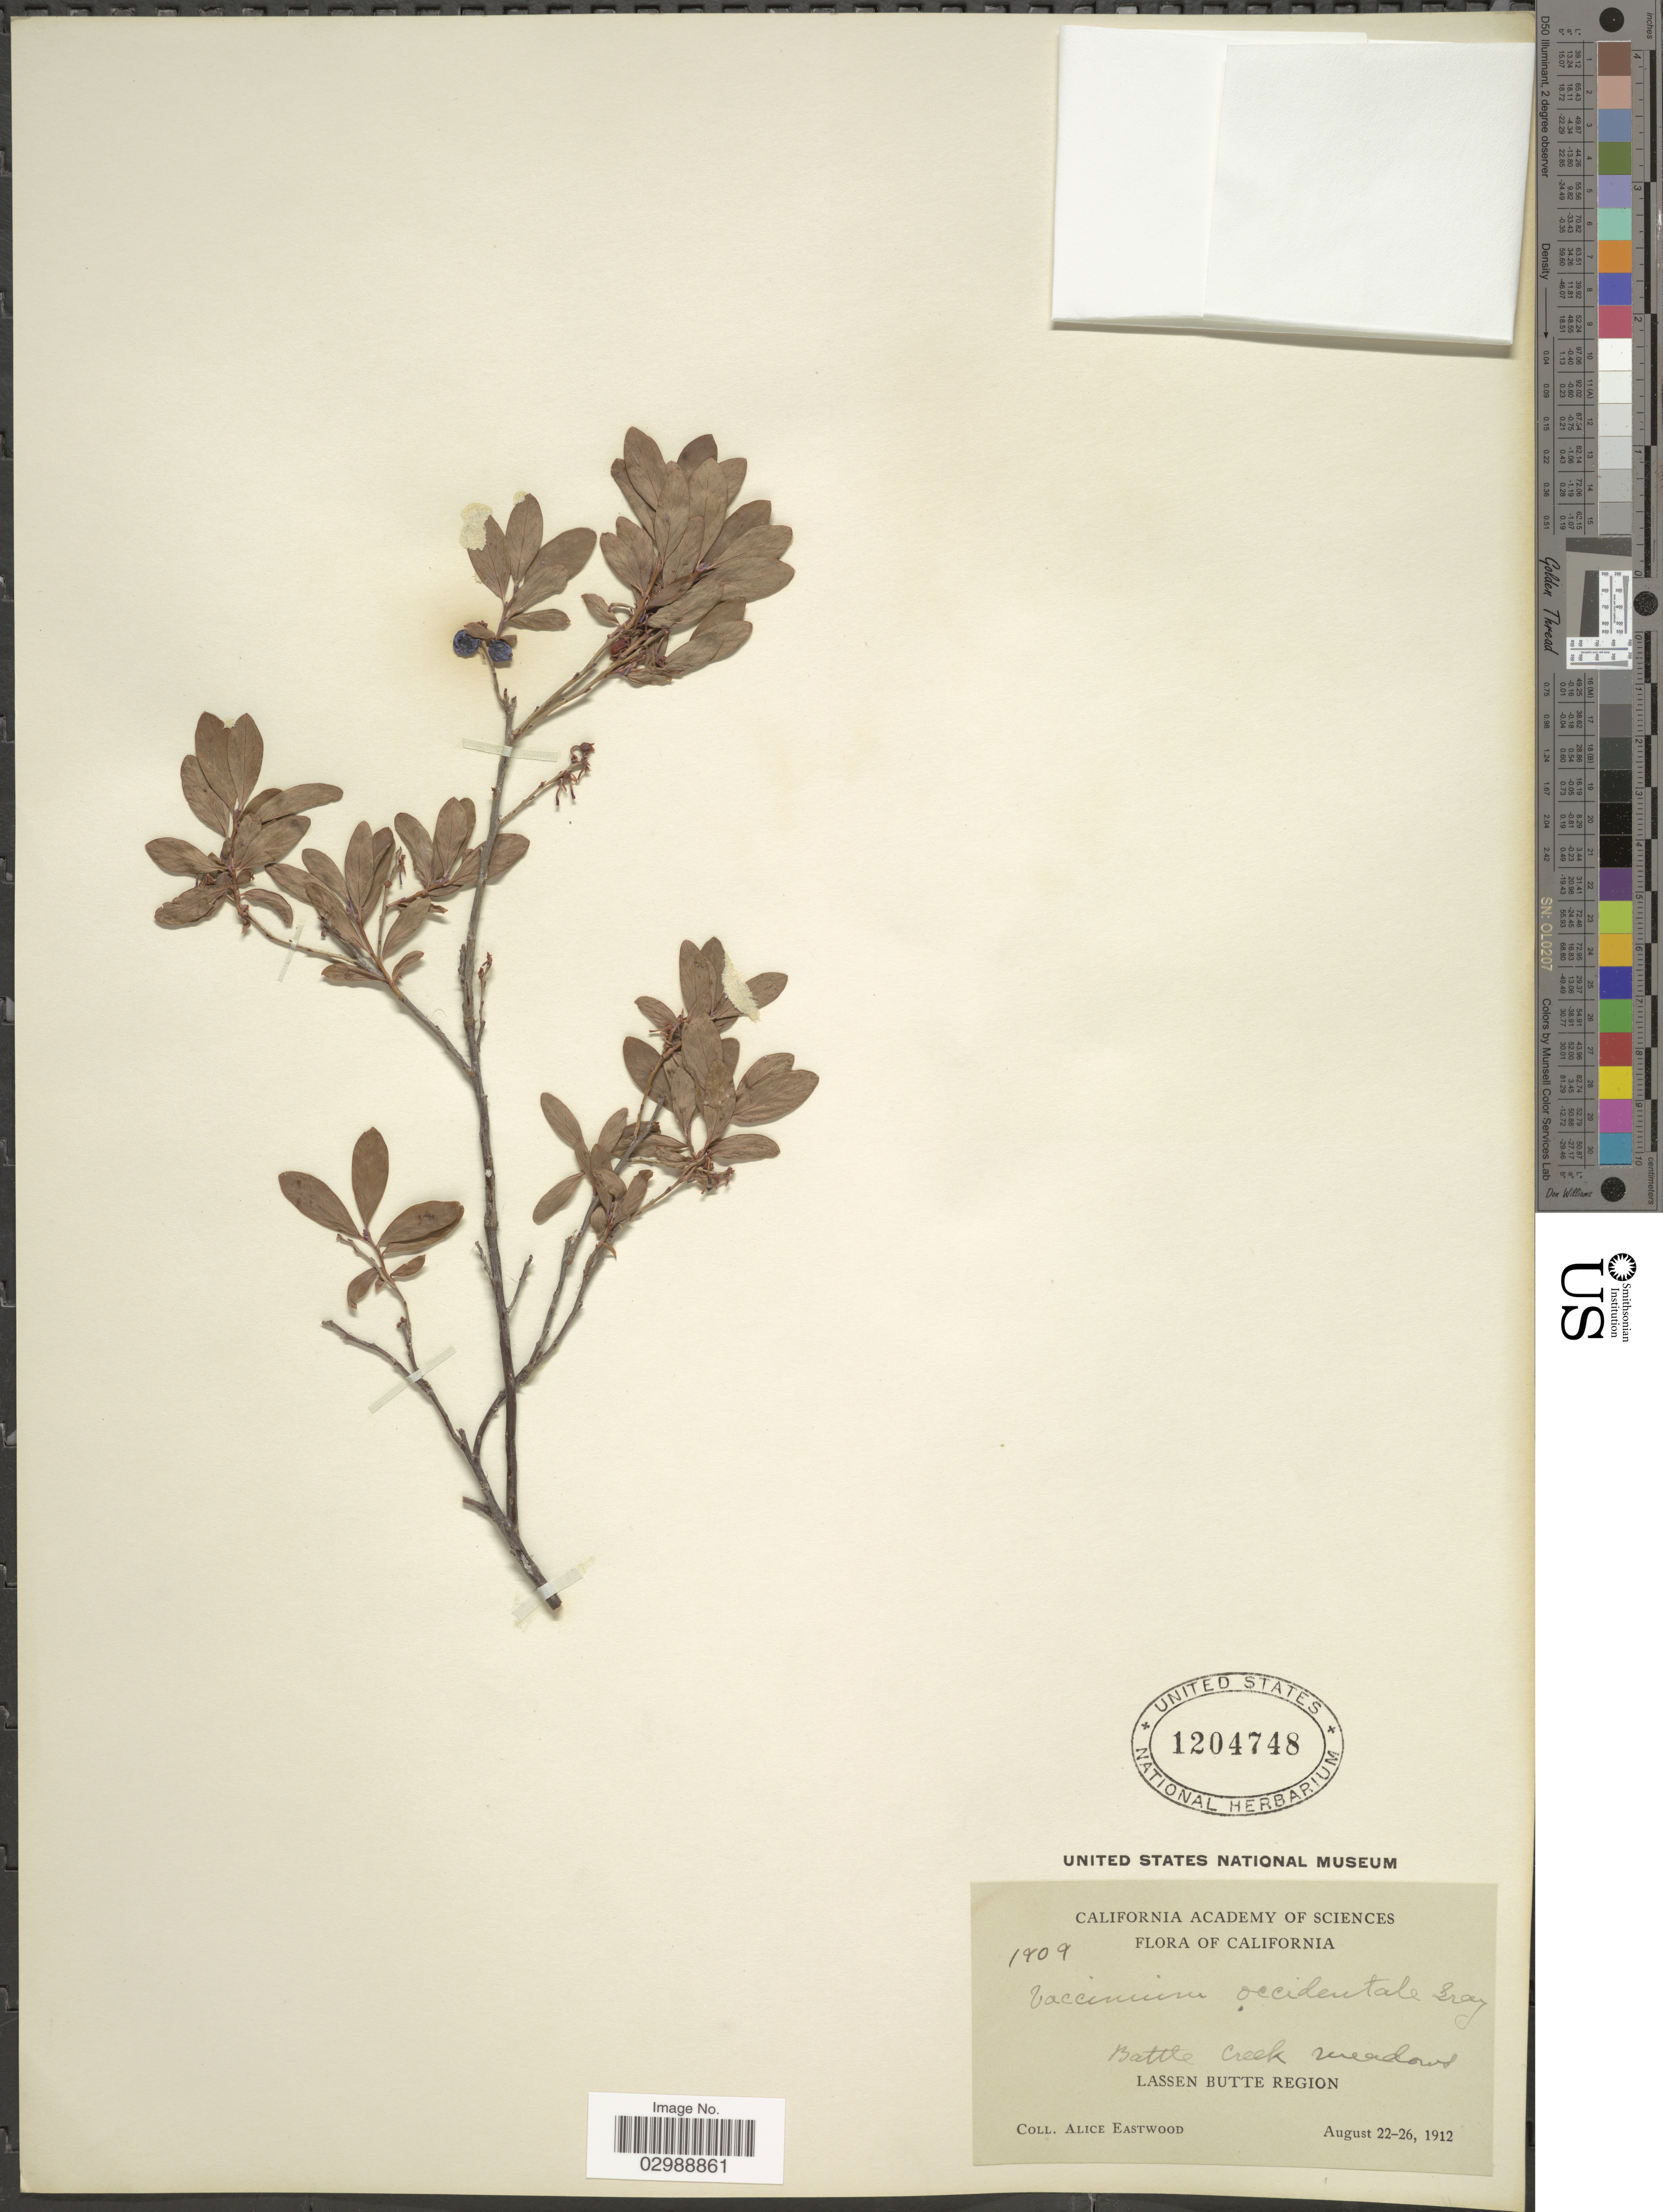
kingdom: Plantae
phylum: Tracheophyta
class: Magnoliopsida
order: Ericales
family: Ericaceae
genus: Vaccinium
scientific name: Vaccinium occidentale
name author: A. Gray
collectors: A. Eastwood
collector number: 1909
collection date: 1912-08-22/1912-08-26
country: United States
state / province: California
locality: Battle Creek meadows. Lassen Butte Region.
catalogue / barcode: US 1204748